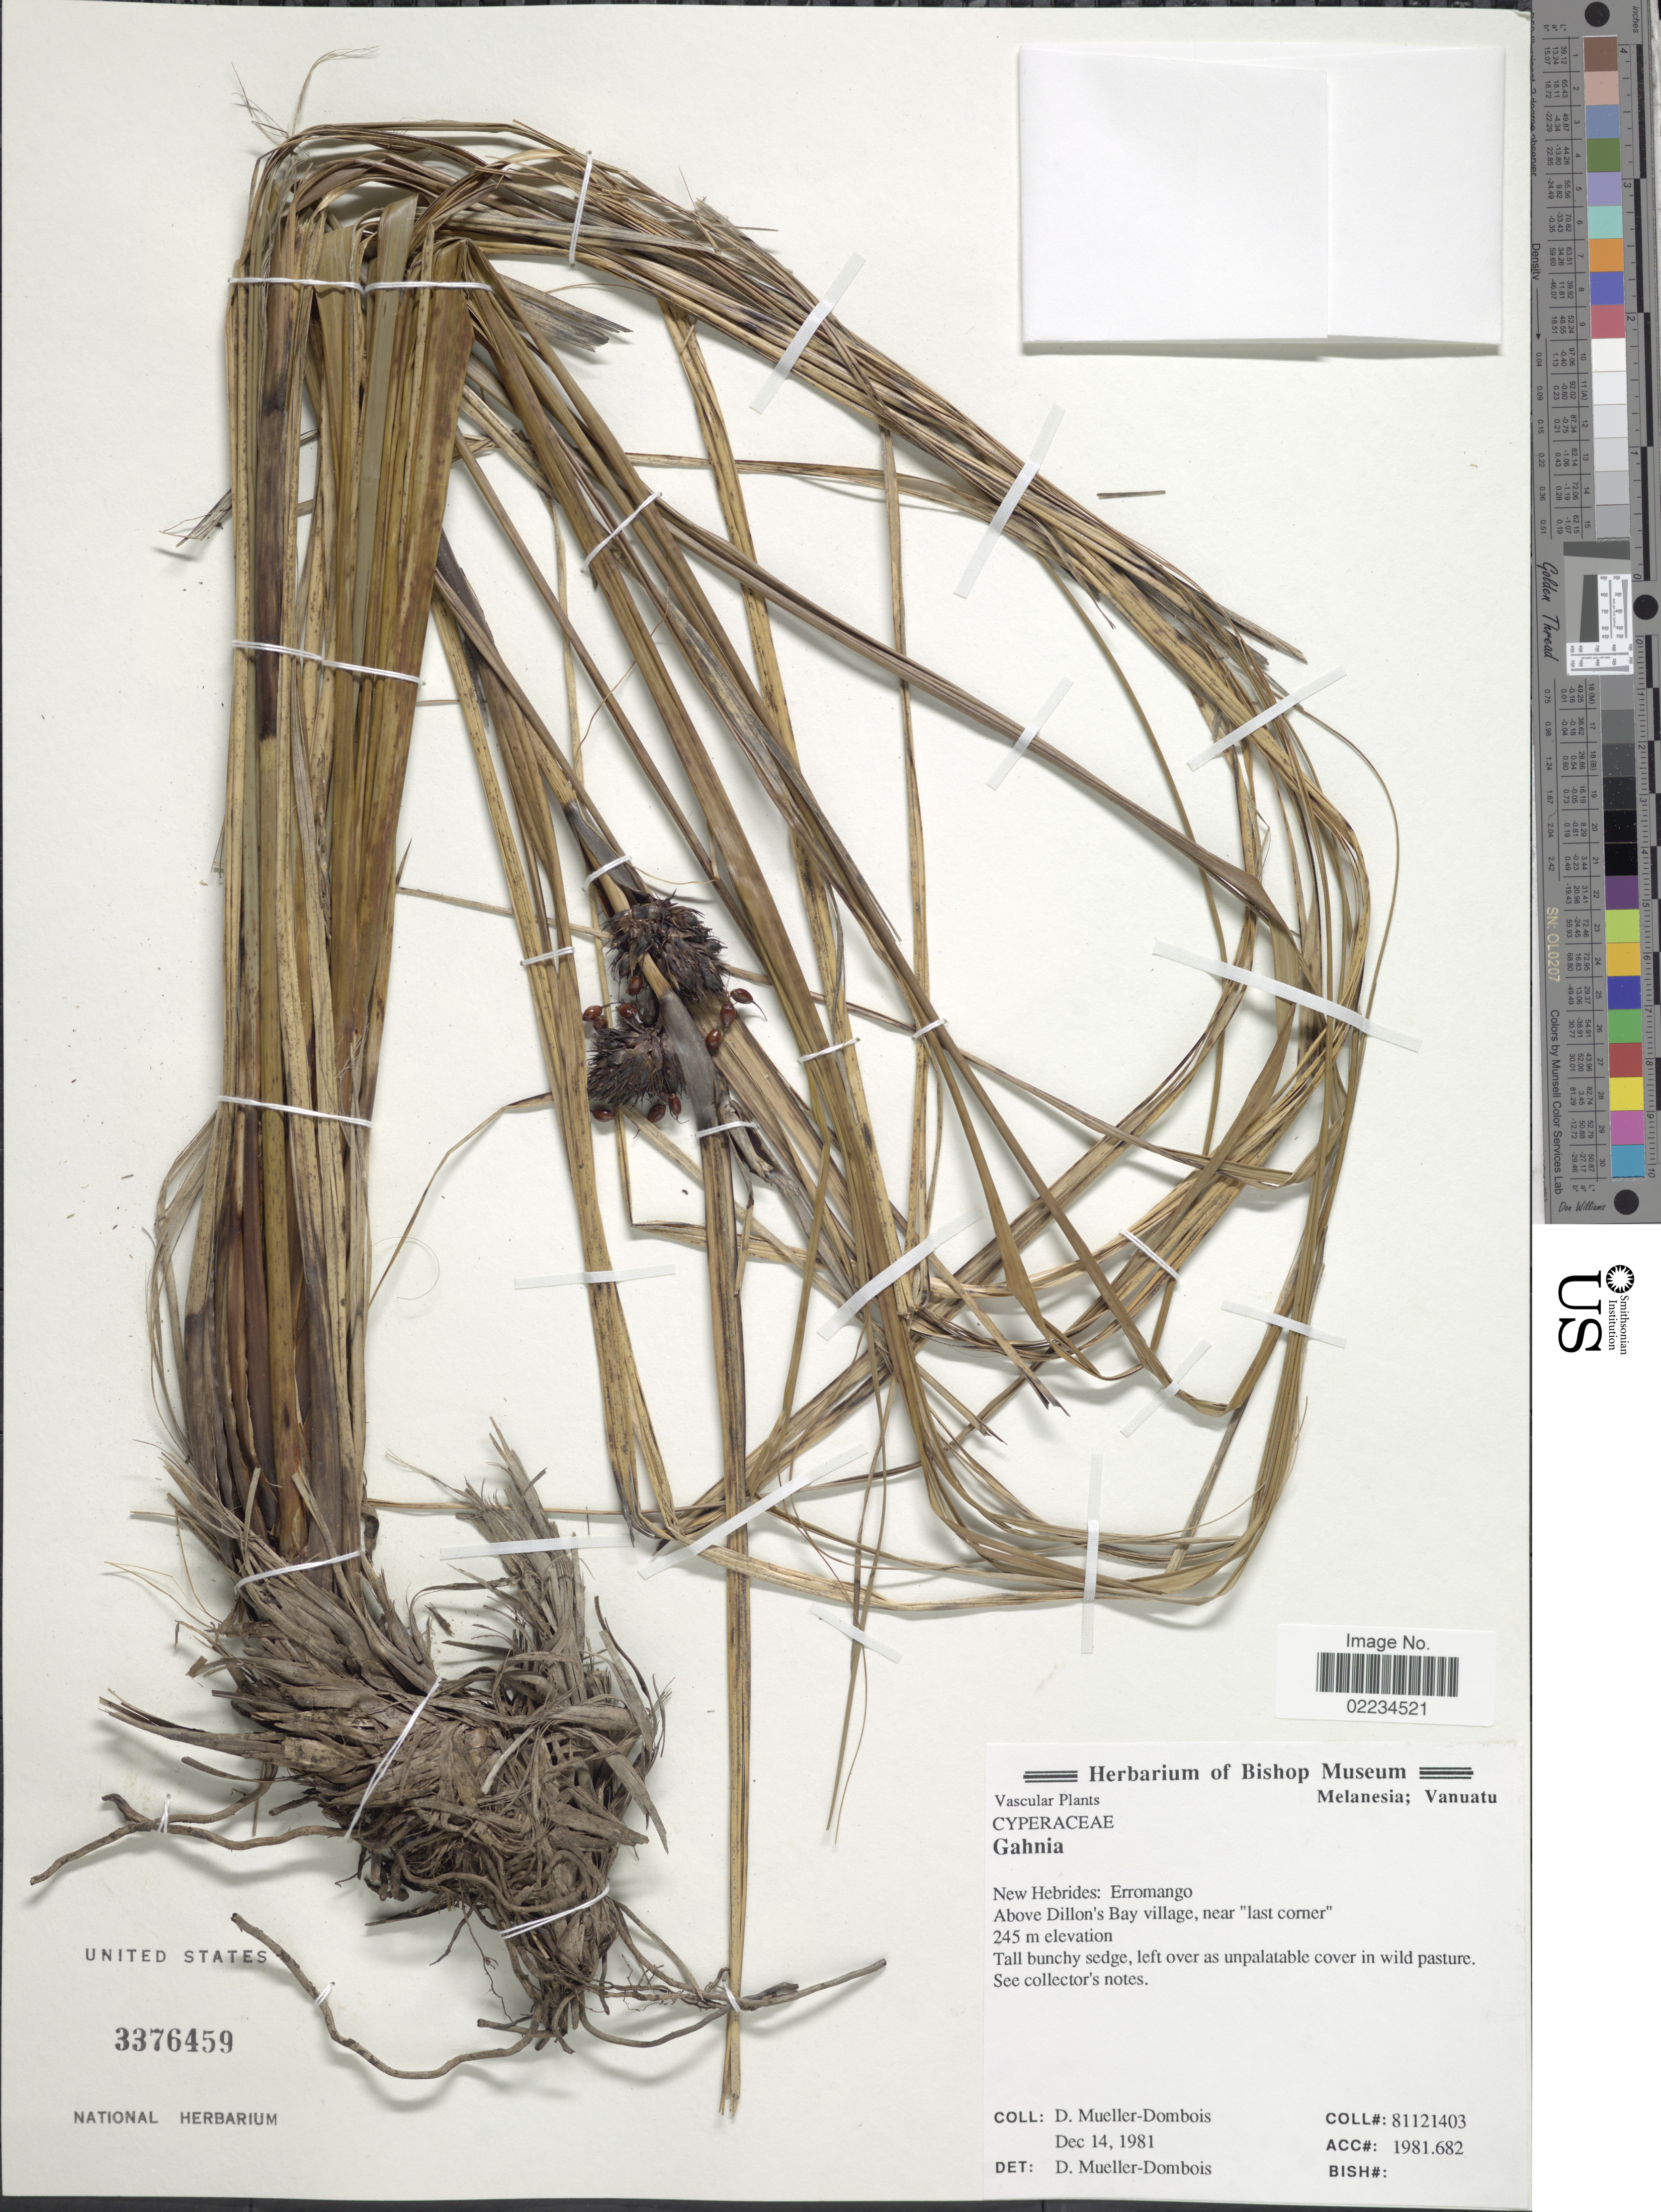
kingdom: Plantae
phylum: Tracheophyta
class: Liliopsida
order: Poales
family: Cyperaceae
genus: Gahnia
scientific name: Gahnia aspera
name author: (R. Br.) Spreng.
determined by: Strong, Mark T., (BOT), Smithsonian Institution - National Museum of Natural History (UNITED STATES)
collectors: D. Mueller-Dombois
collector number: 81121403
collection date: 1981-12-14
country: Vanuatu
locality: New Hebrides: Erromango, Above Dillon's Bay, near 'last corner'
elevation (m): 245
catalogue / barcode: US 3376459